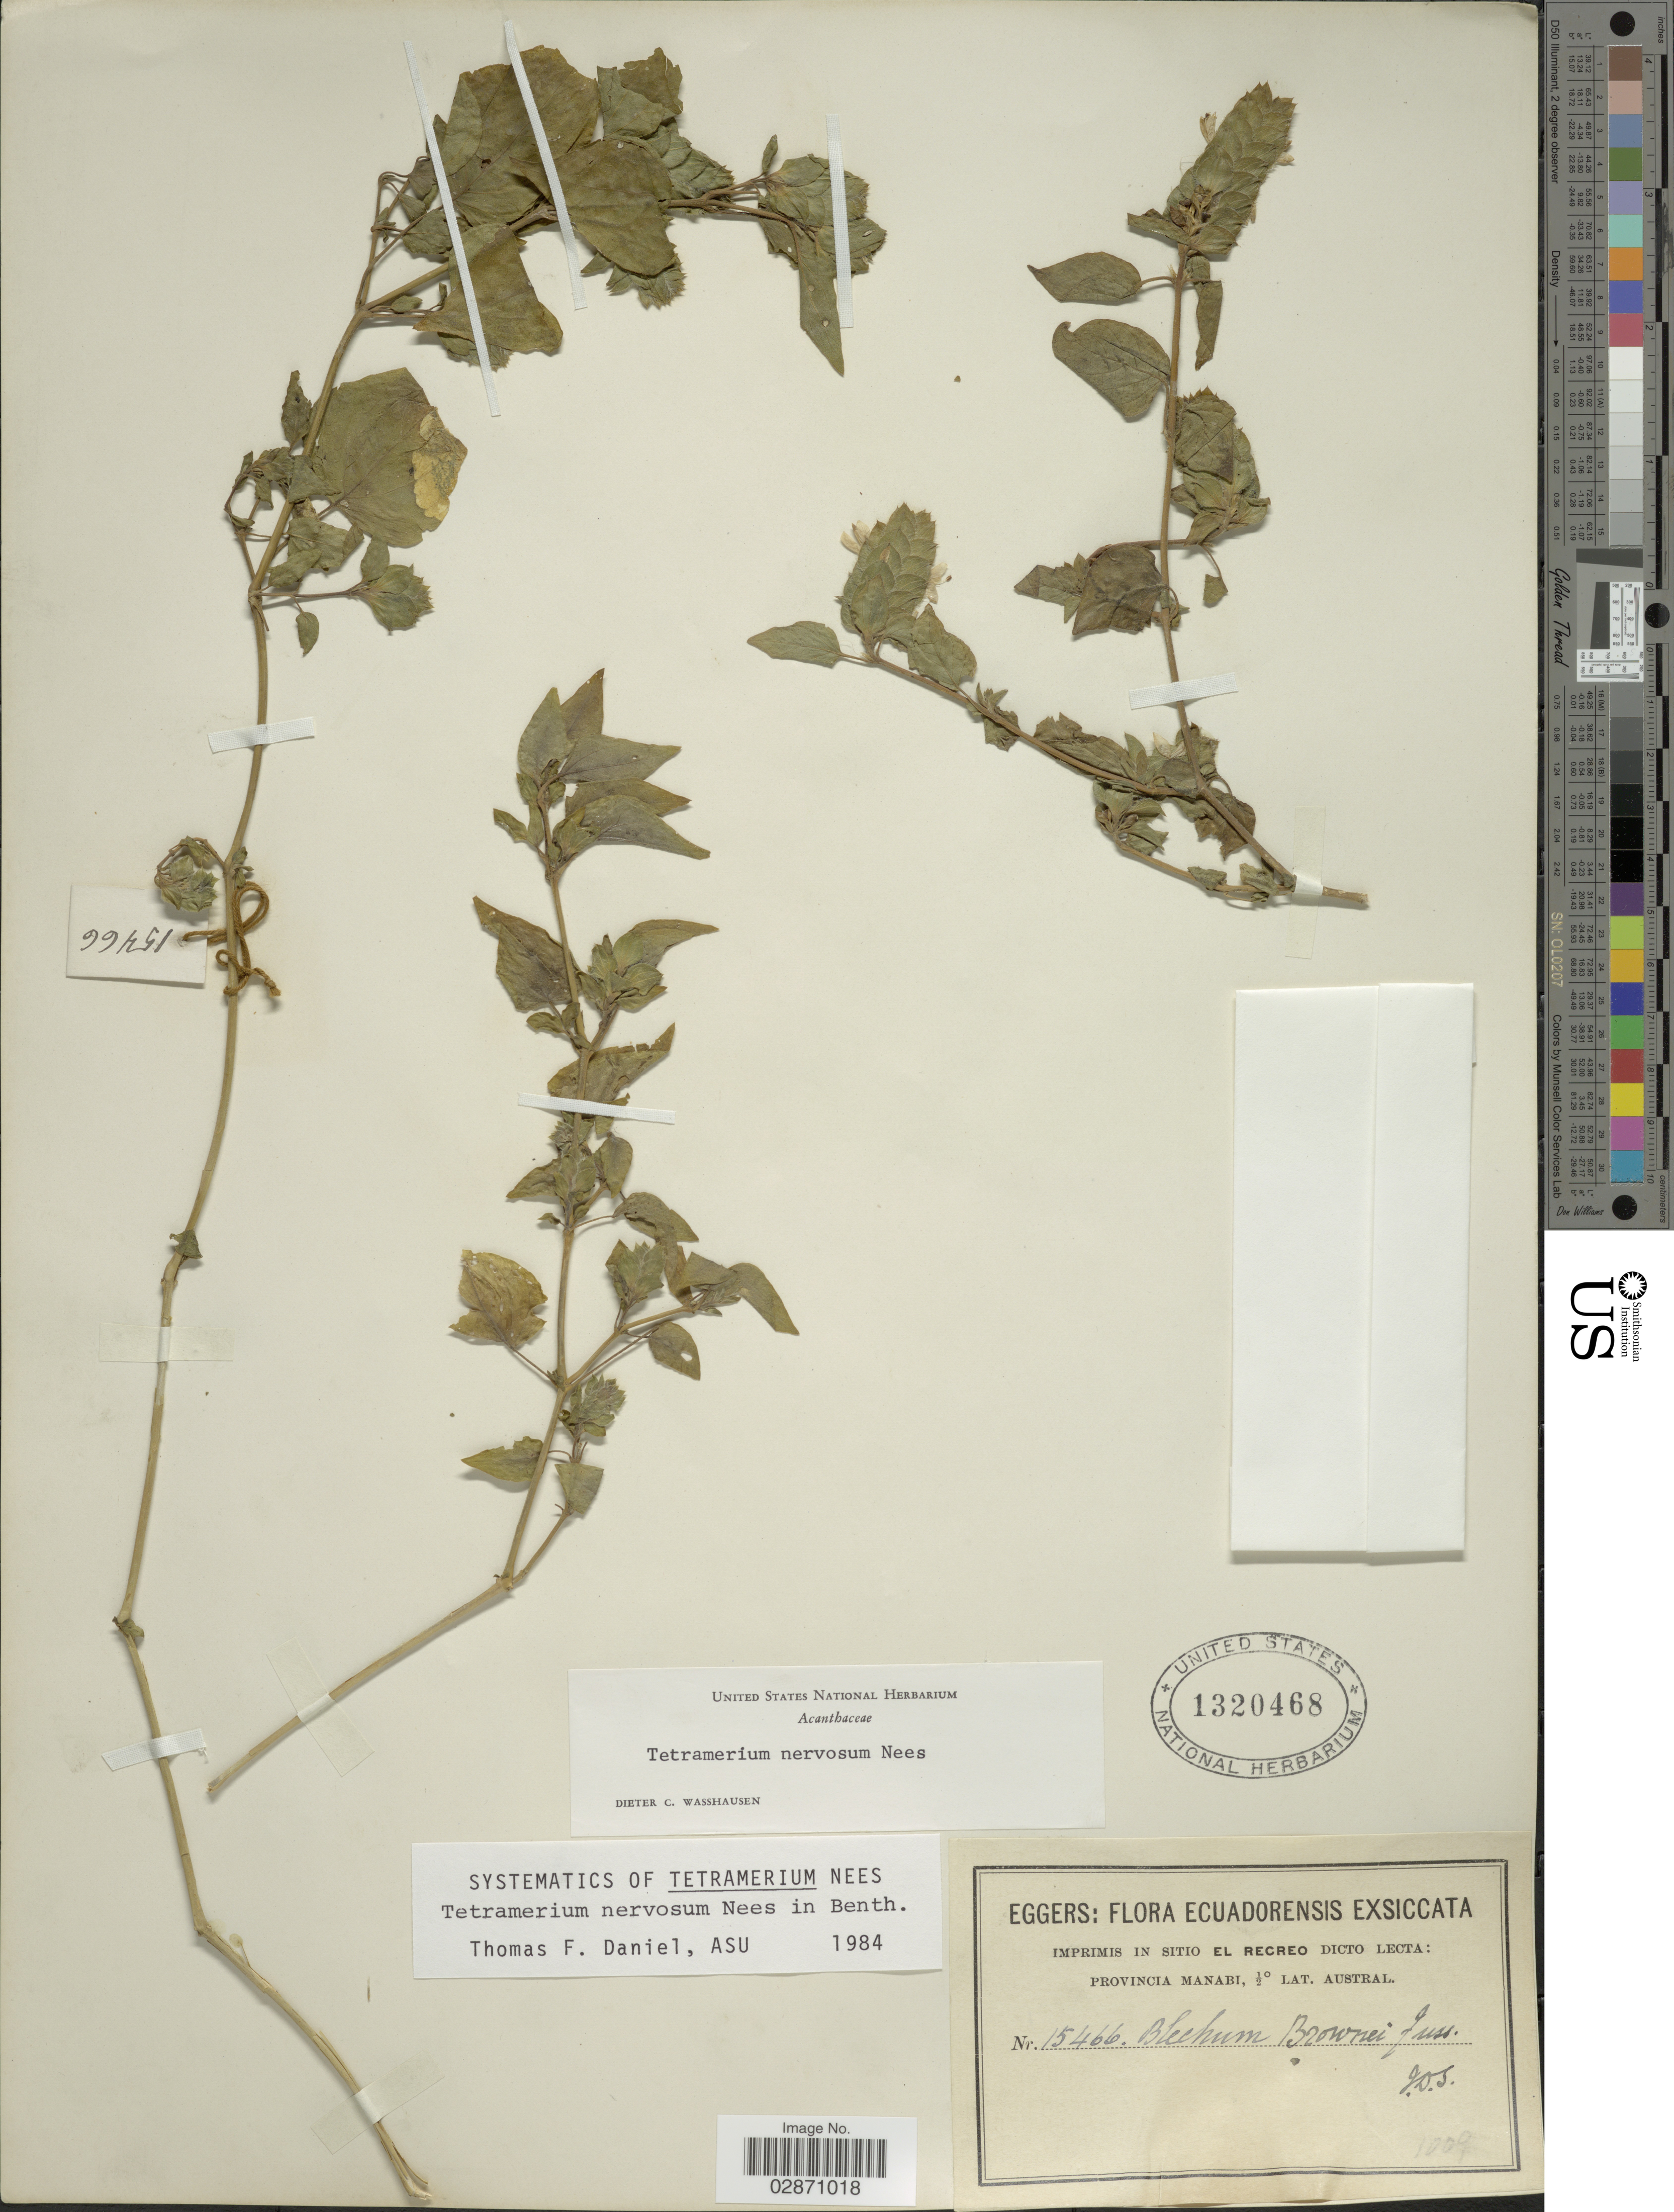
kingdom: Plantae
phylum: Tracheophyta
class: Magnoliopsida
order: Lamiales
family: Acanthaceae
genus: Tetramerium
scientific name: Tetramerium nervosum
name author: Nees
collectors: -. Eggers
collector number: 15466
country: Ecuador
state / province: Manabí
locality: Imprimis in sitio El Recreo Dicto Lecta: Provincia Manabi.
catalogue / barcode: US 1320468